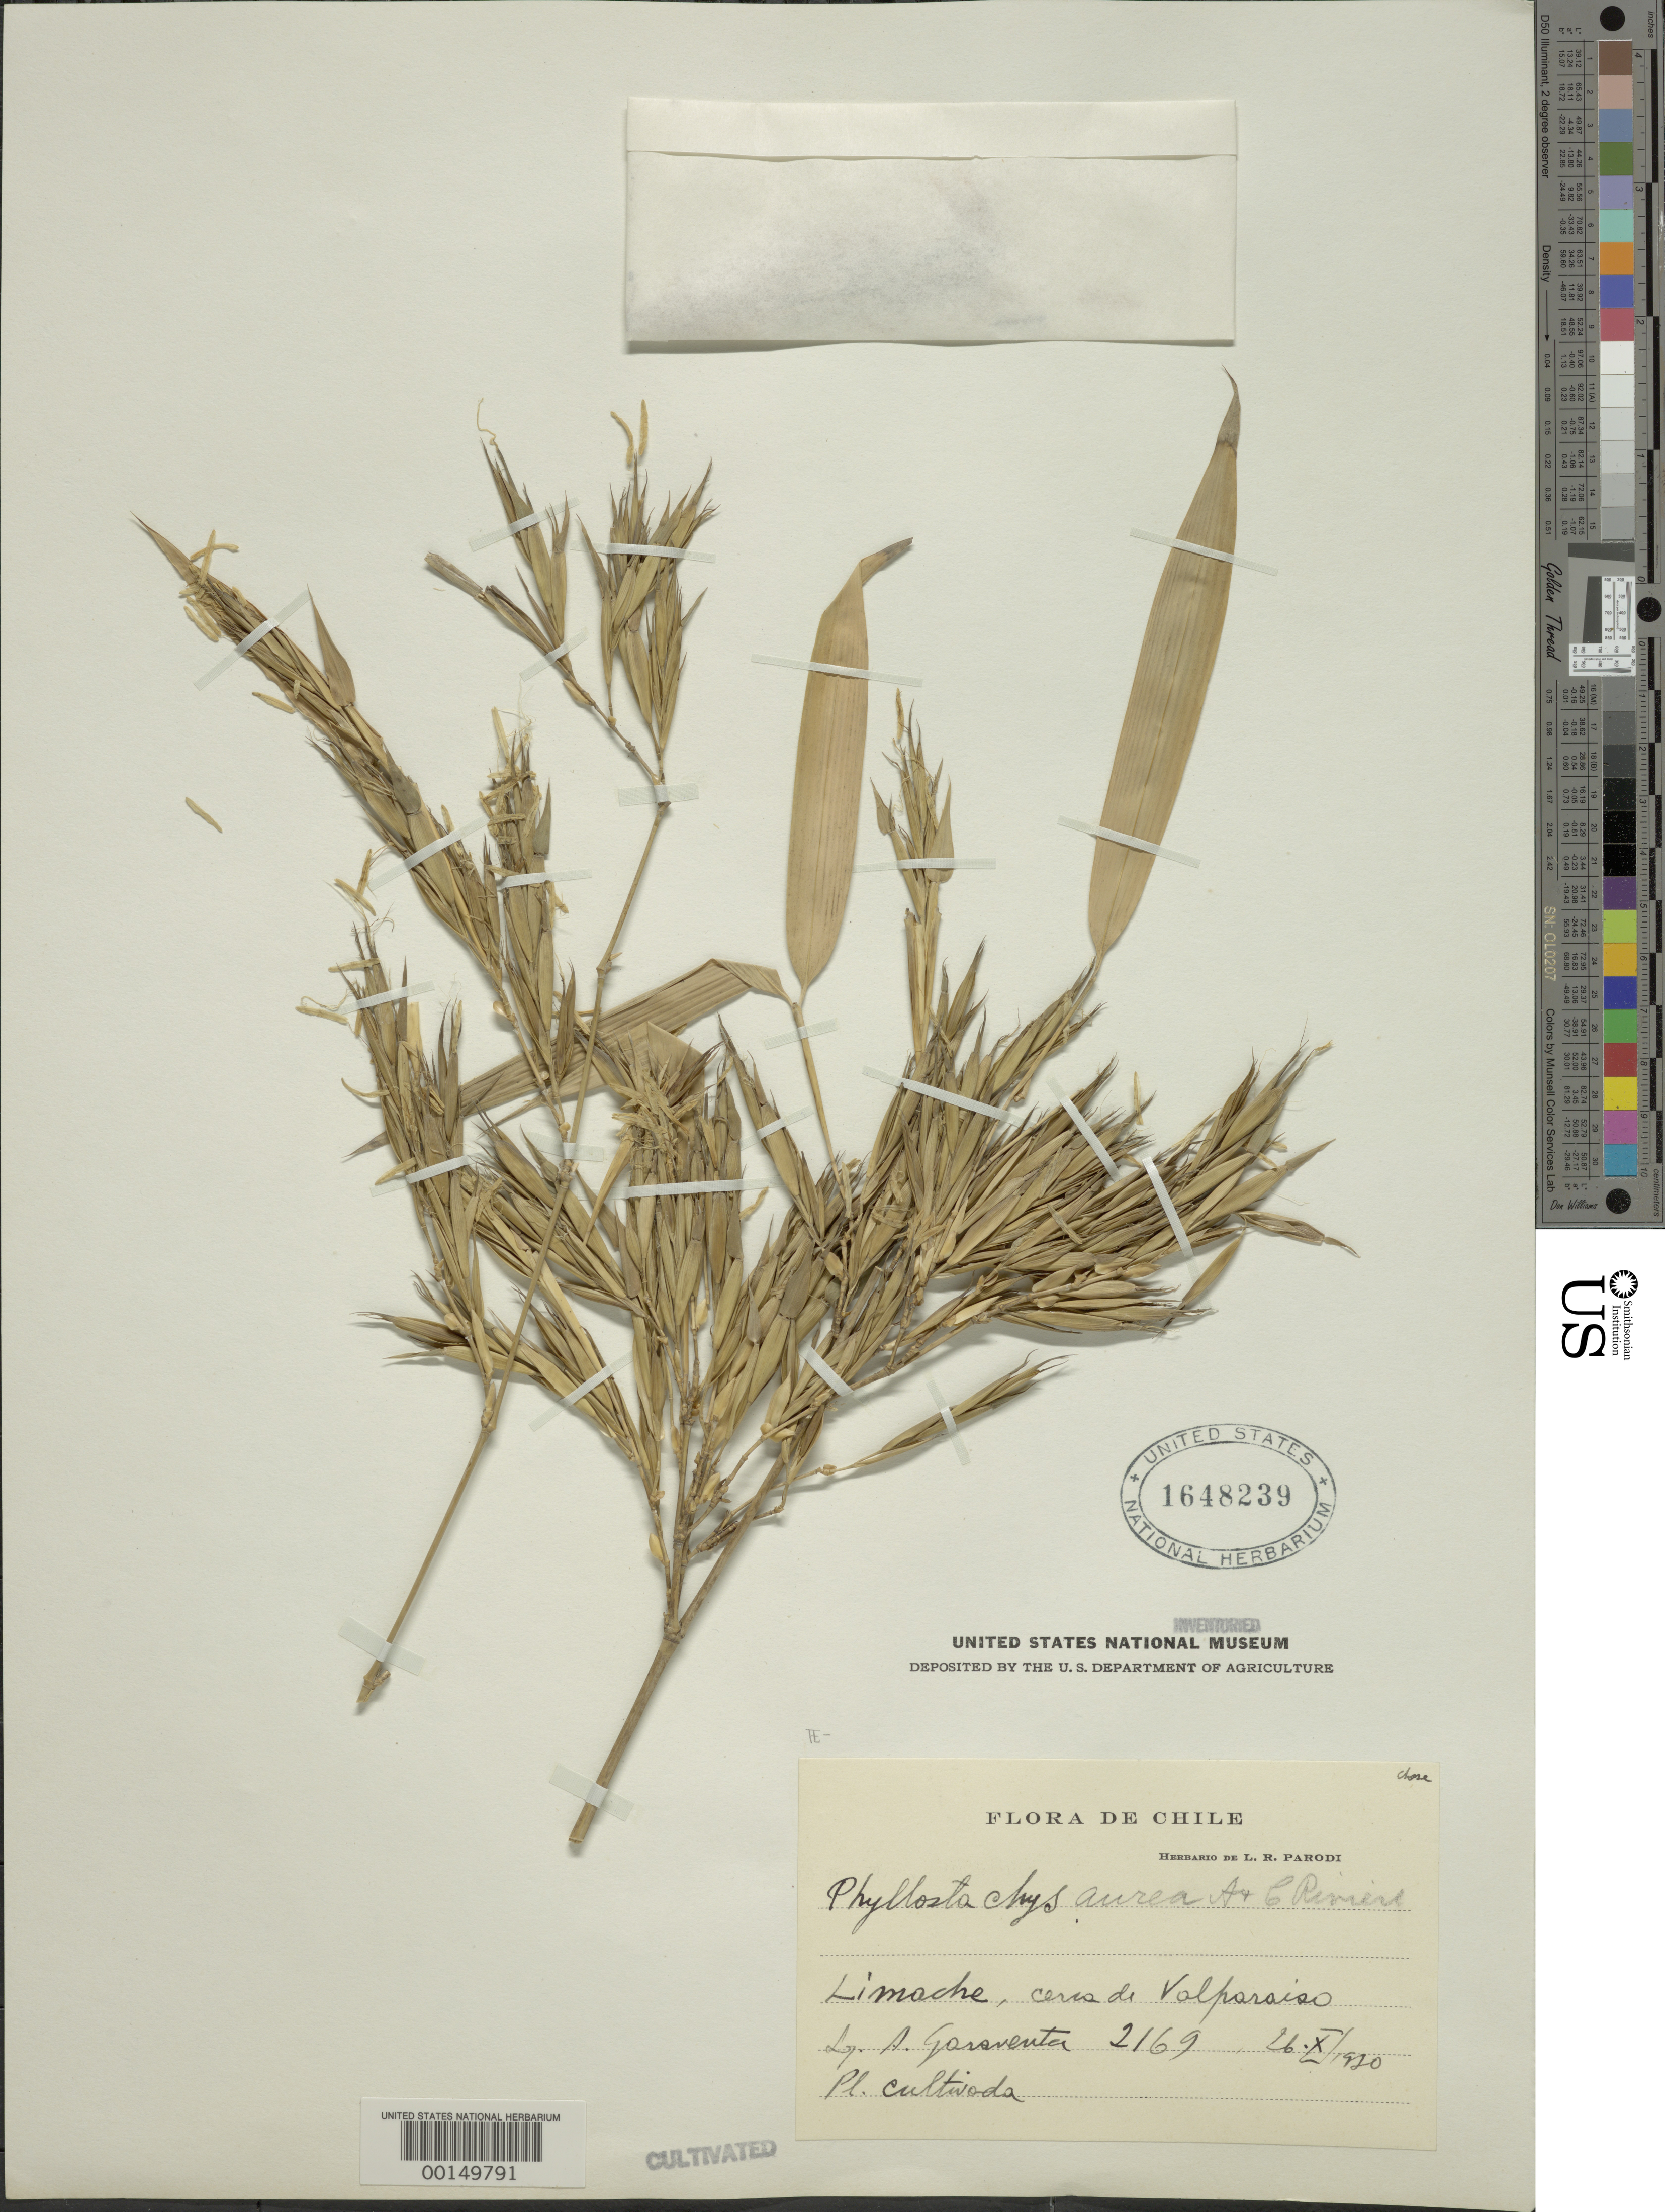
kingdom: Plantae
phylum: Tracheophyta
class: Liliopsida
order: Poales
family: Poaceae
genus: Phyllostachys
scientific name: Phyllostachys aurea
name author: Rivière & C. Rivière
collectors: A. Gorsuenta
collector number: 2169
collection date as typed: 26 Nov 1920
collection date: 1920-11-26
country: Chile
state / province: Valparaíso (V)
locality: Limoche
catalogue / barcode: US 1648239